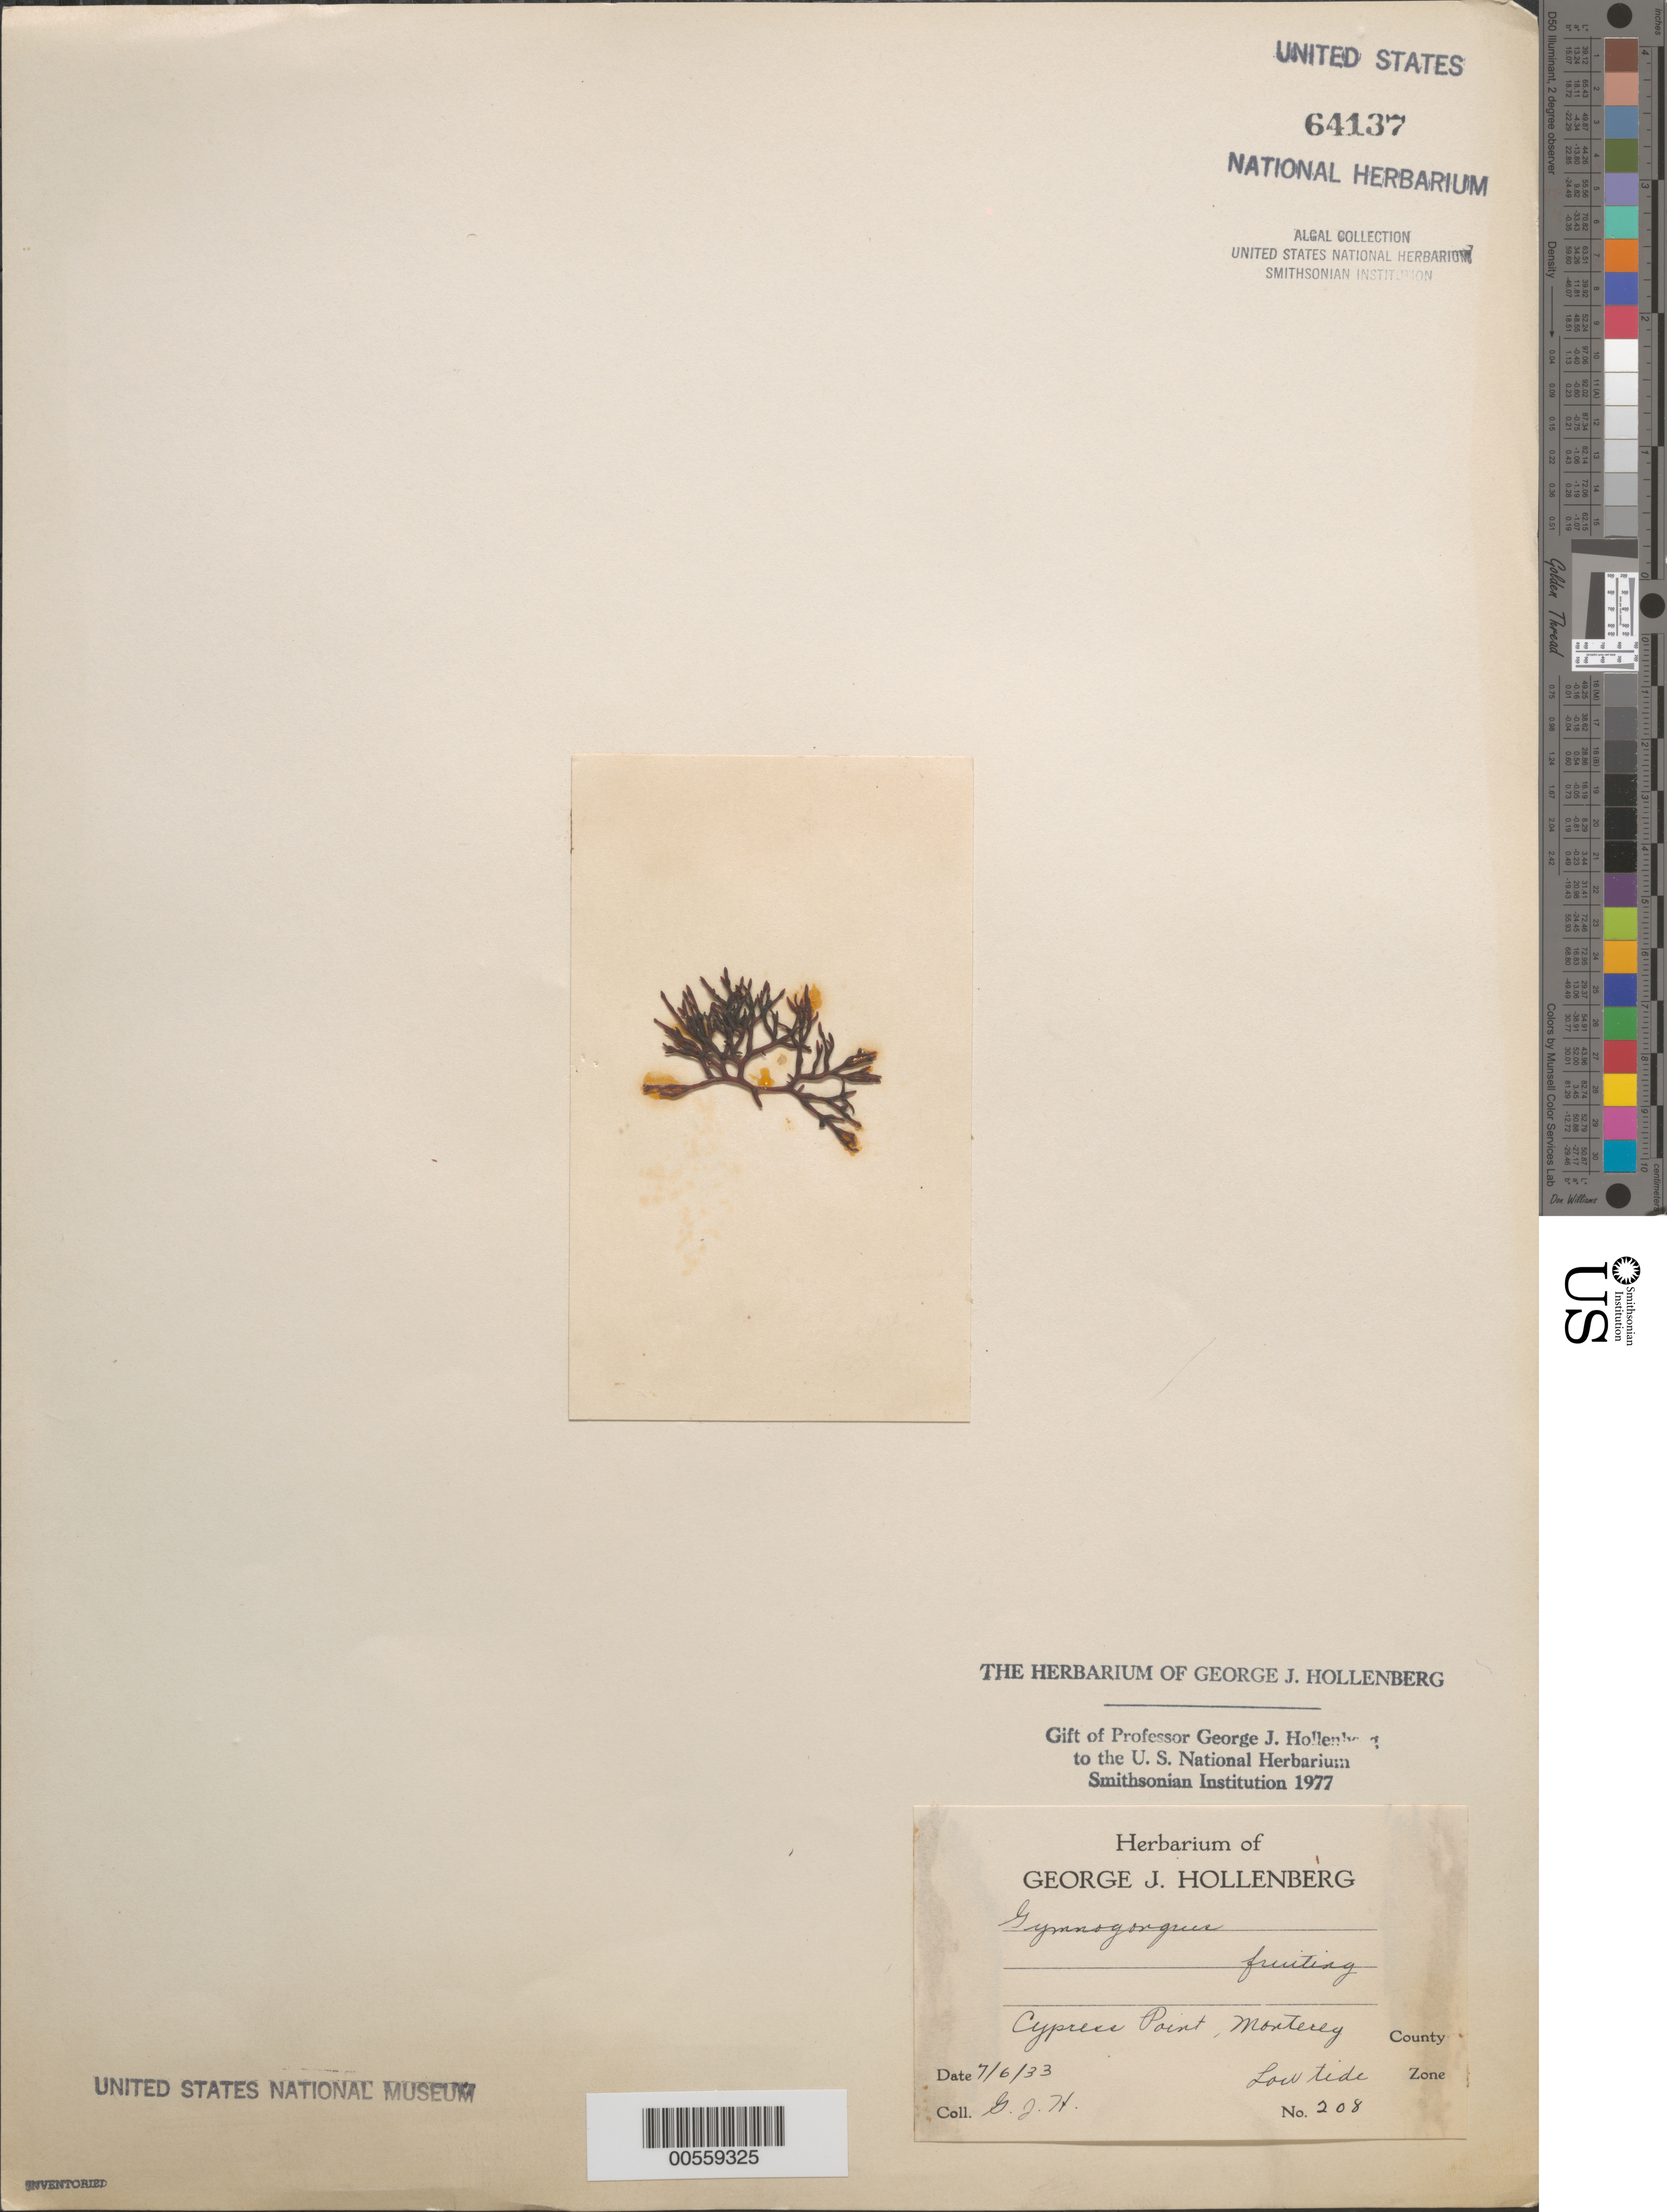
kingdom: Plantae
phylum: Rhodophyta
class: Florideophyceae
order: Gigartinales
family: Phyllophoraceae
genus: Gymnogongrus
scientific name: Gymnogongrus sp.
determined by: Hollenberg, George J.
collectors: G. Hollenberg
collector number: GJH 208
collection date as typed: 06 Jul 1933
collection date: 1933-07-06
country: United States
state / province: California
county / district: Monterey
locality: Cypress Point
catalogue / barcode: US 64137